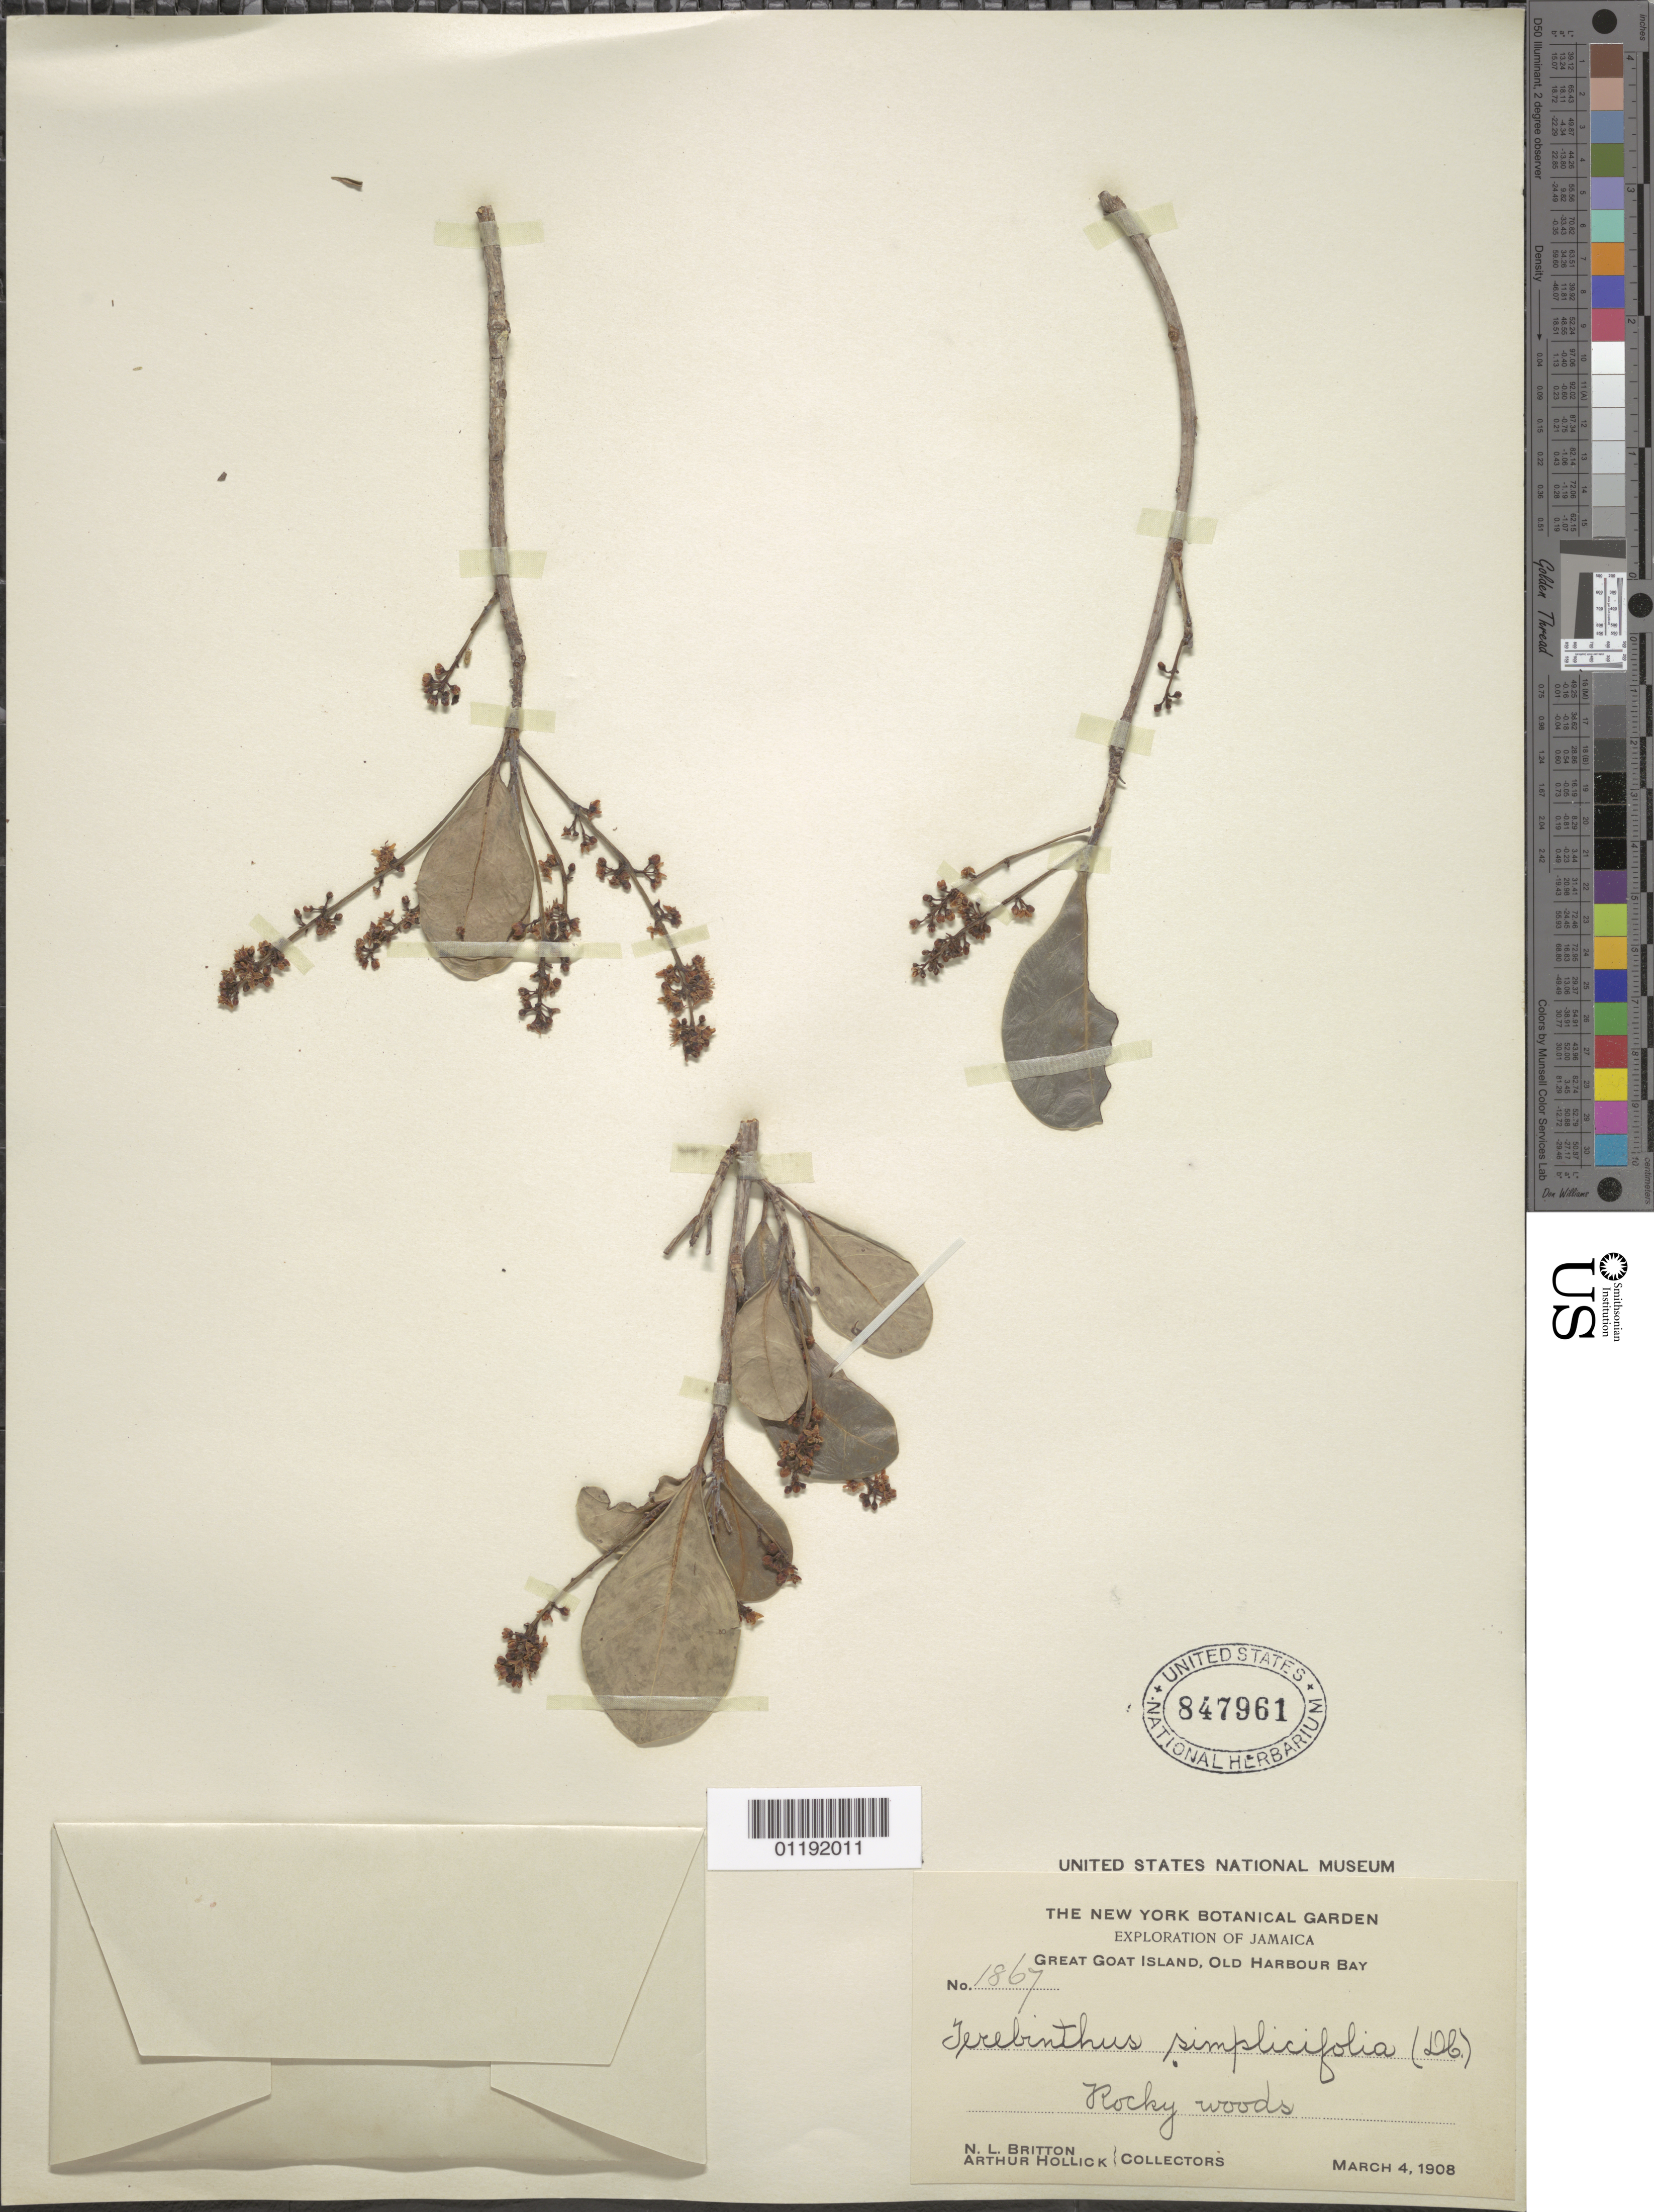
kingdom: Plantae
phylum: Tracheophyta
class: Magnoliopsida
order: Sapindales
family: Burseraceae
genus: Bursera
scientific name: Bursera lunanii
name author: (Spreng.) C.D. Adams & Dandy ex Proctor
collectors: N. Britton & A. Hollick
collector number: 1867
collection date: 1908-03-04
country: Jamaica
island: Great Goat Island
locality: Old Harbor Bay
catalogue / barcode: US 847961